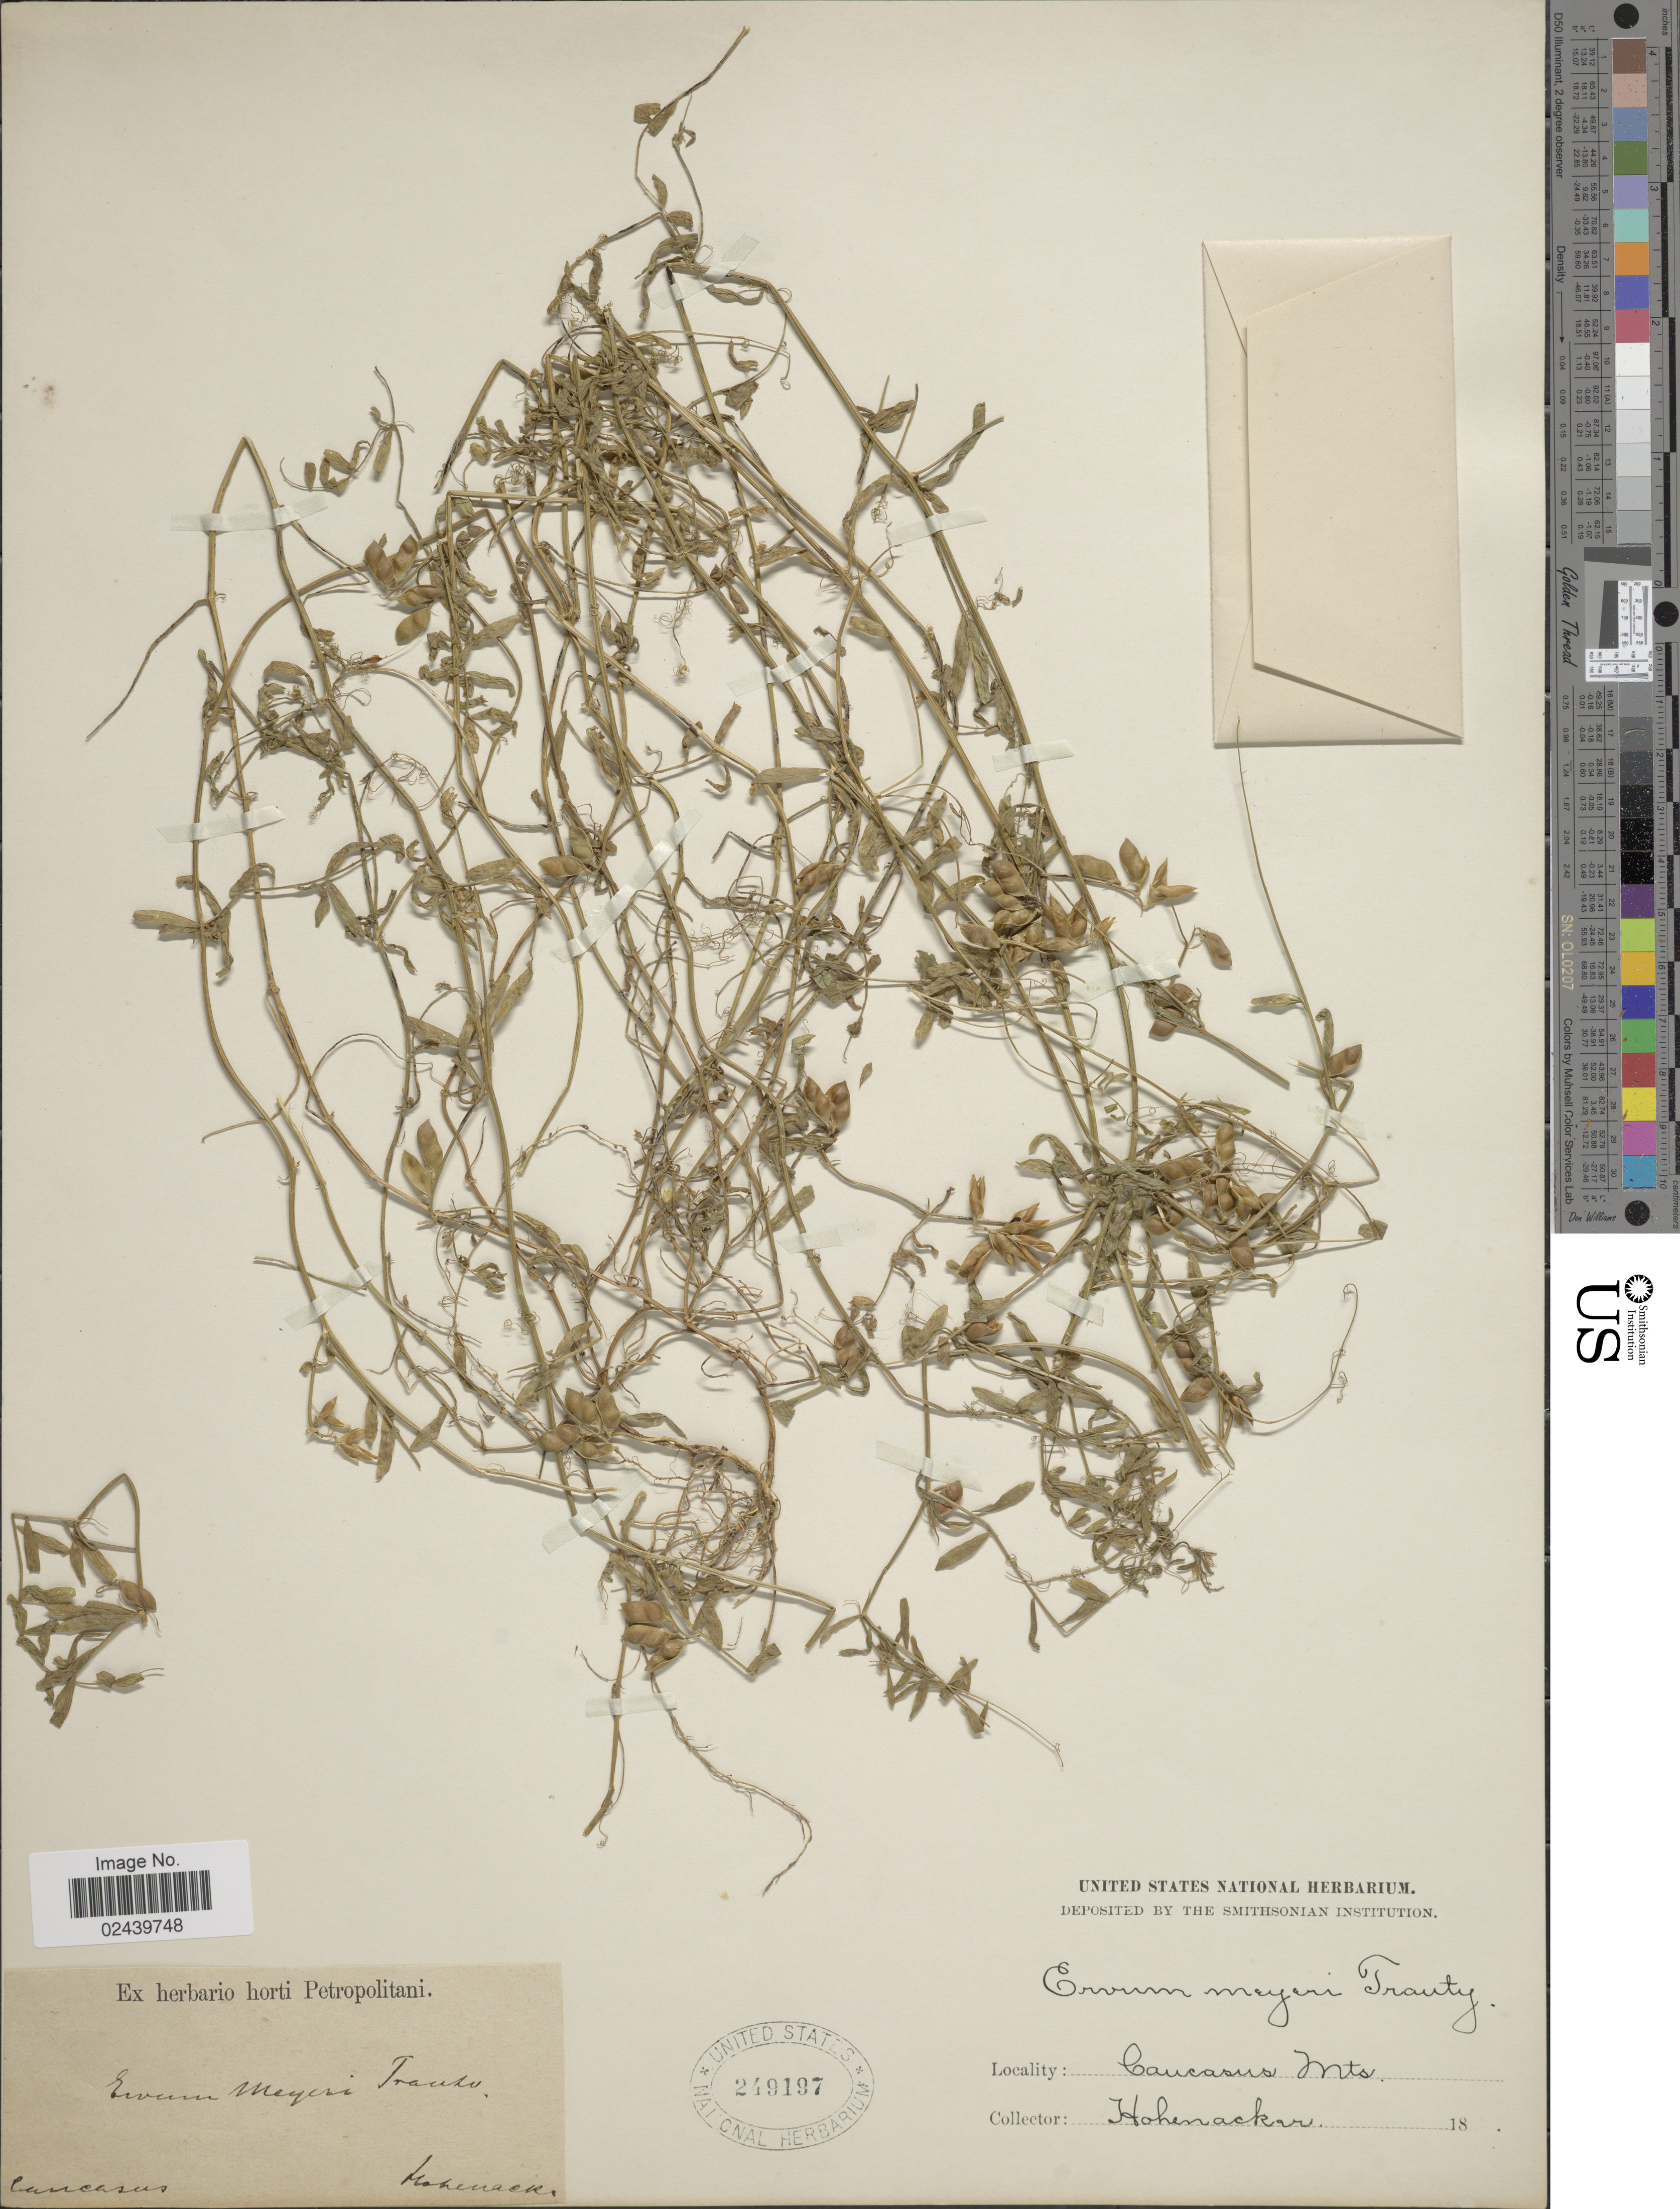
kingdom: Plantae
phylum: Tracheophyta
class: Magnoliopsida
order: Fabales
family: Fabaceae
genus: Vicia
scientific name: Vicia meyeri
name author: Boiss.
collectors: Hohenacker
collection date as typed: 18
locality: Caucasus Mts.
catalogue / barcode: US 249197